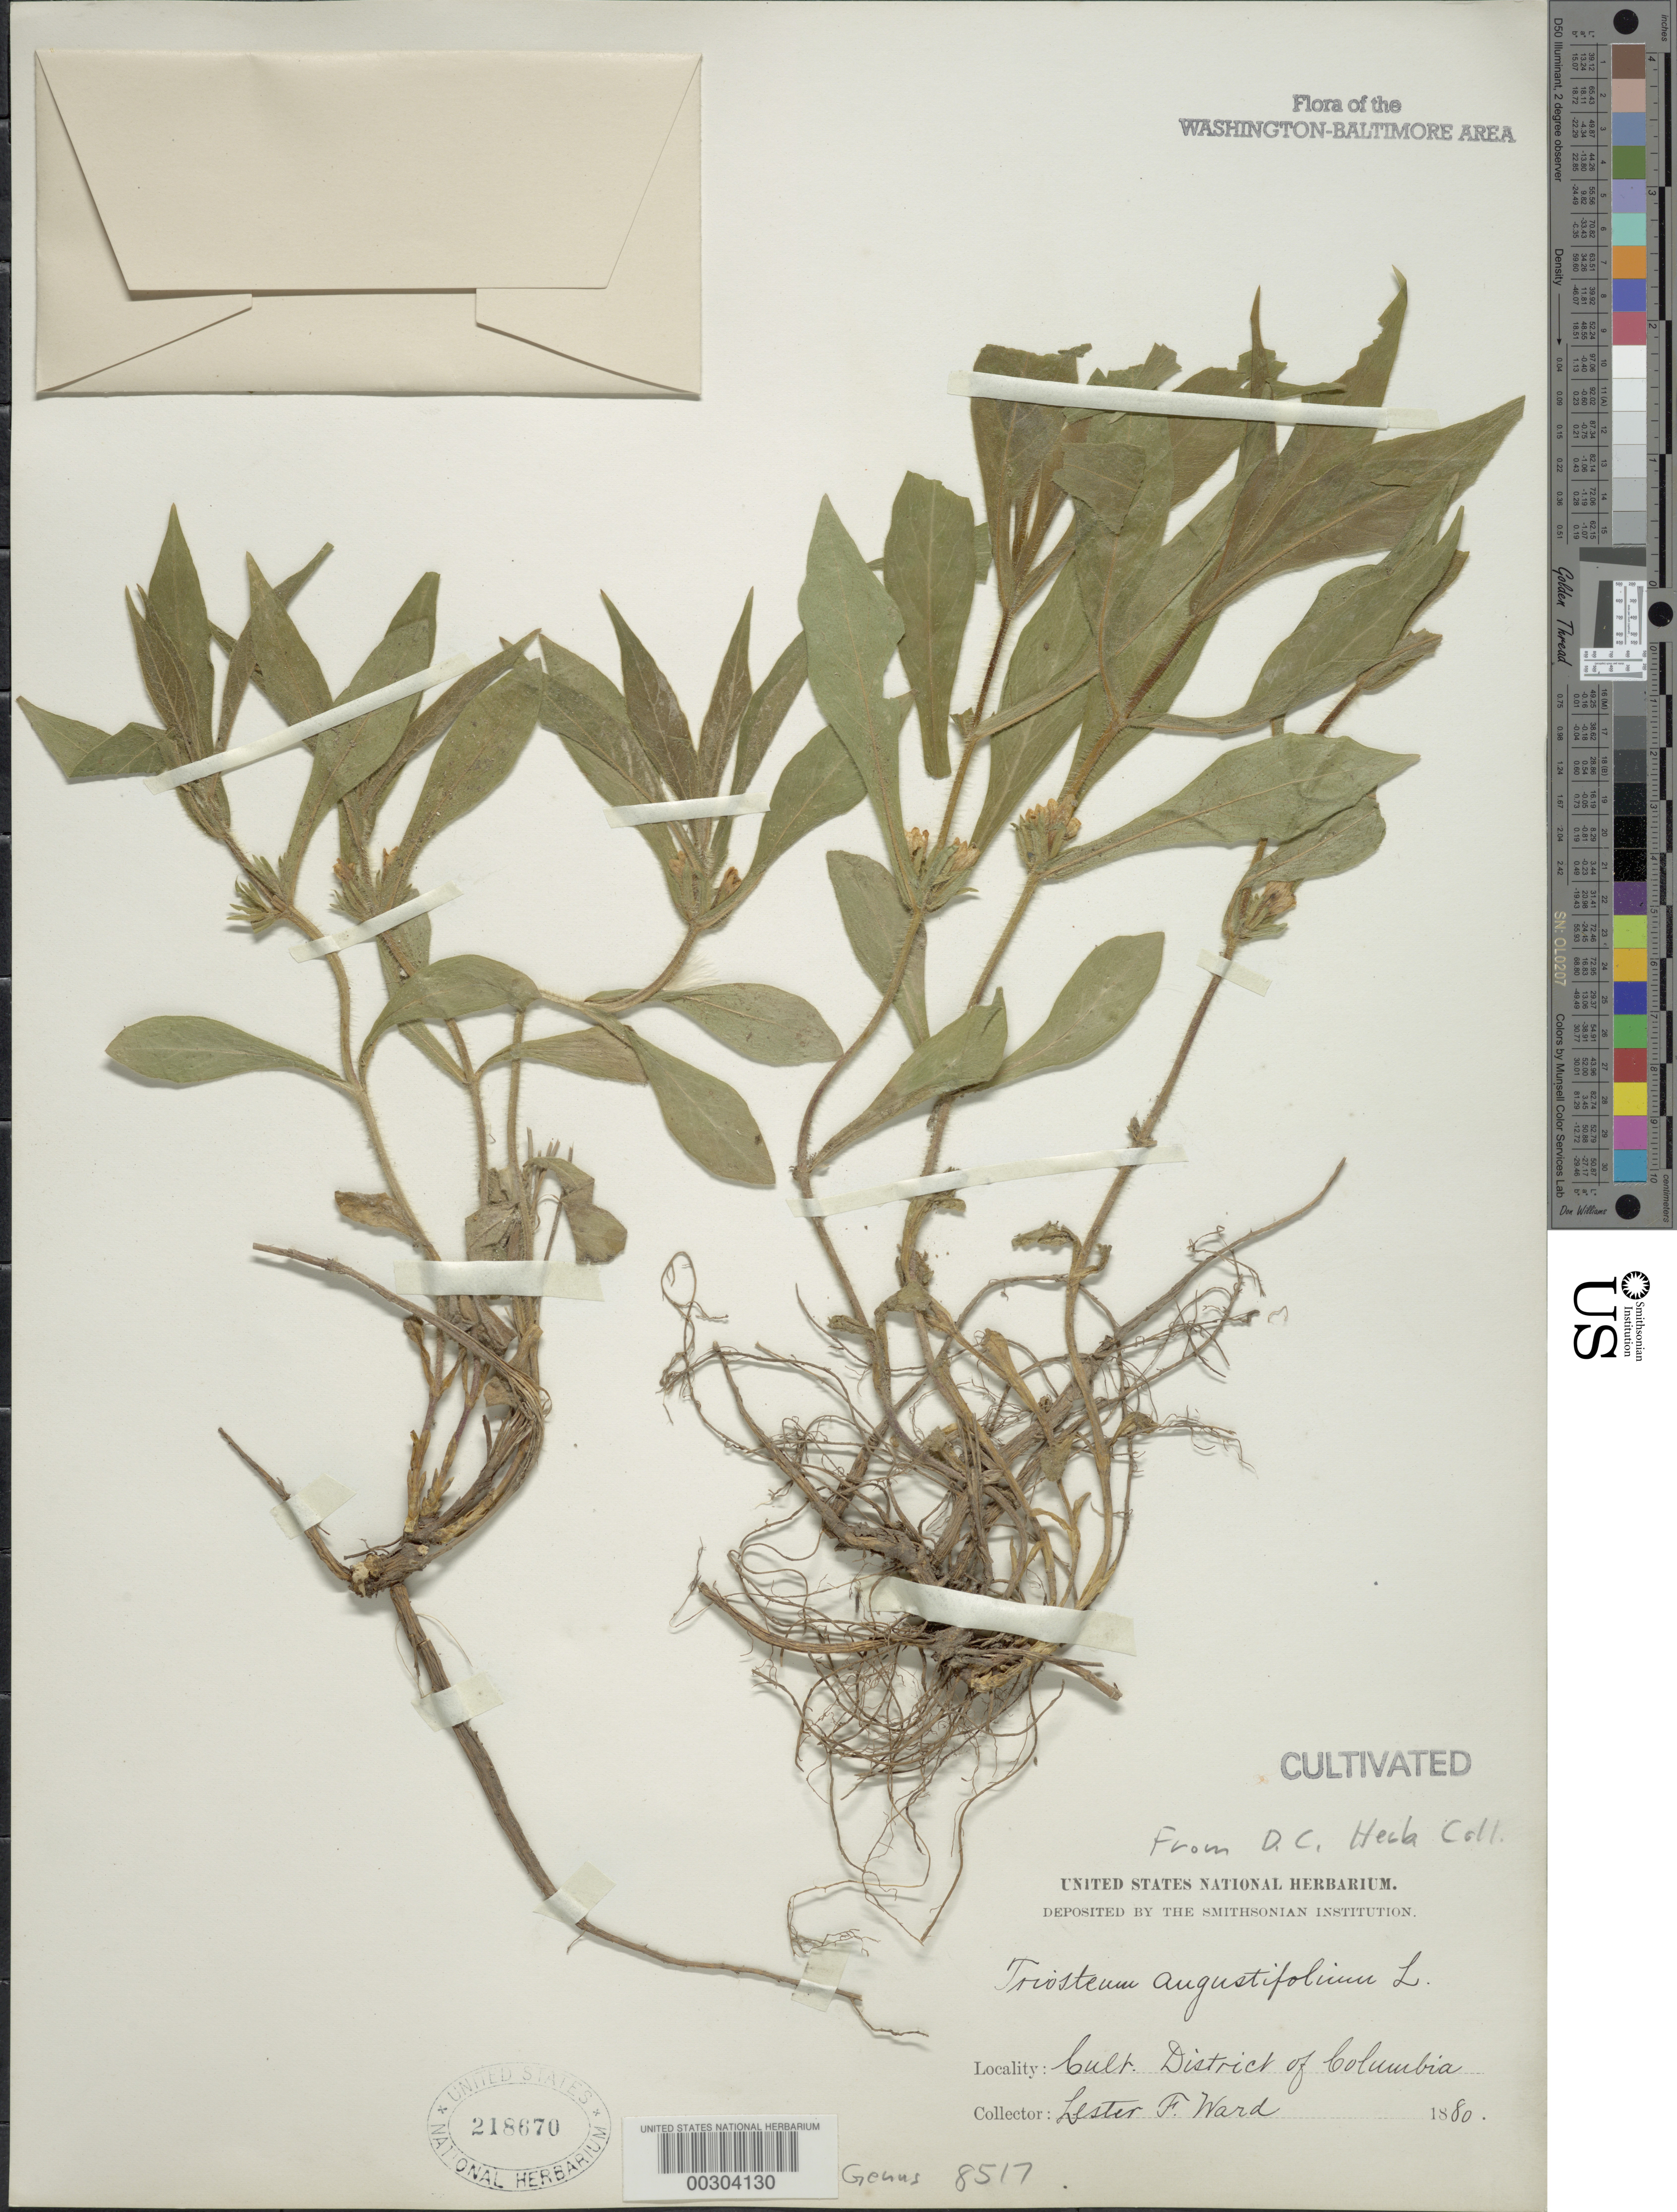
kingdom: Plantae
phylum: Tracheophyta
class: Magnoliopsida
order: Dipsacales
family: Caprifoliaceae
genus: Triosteum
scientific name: Triosteum angustifolium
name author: L.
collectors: L. F. Ward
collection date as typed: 1880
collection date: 1880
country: United States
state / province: District of Columbia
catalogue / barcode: US 218670